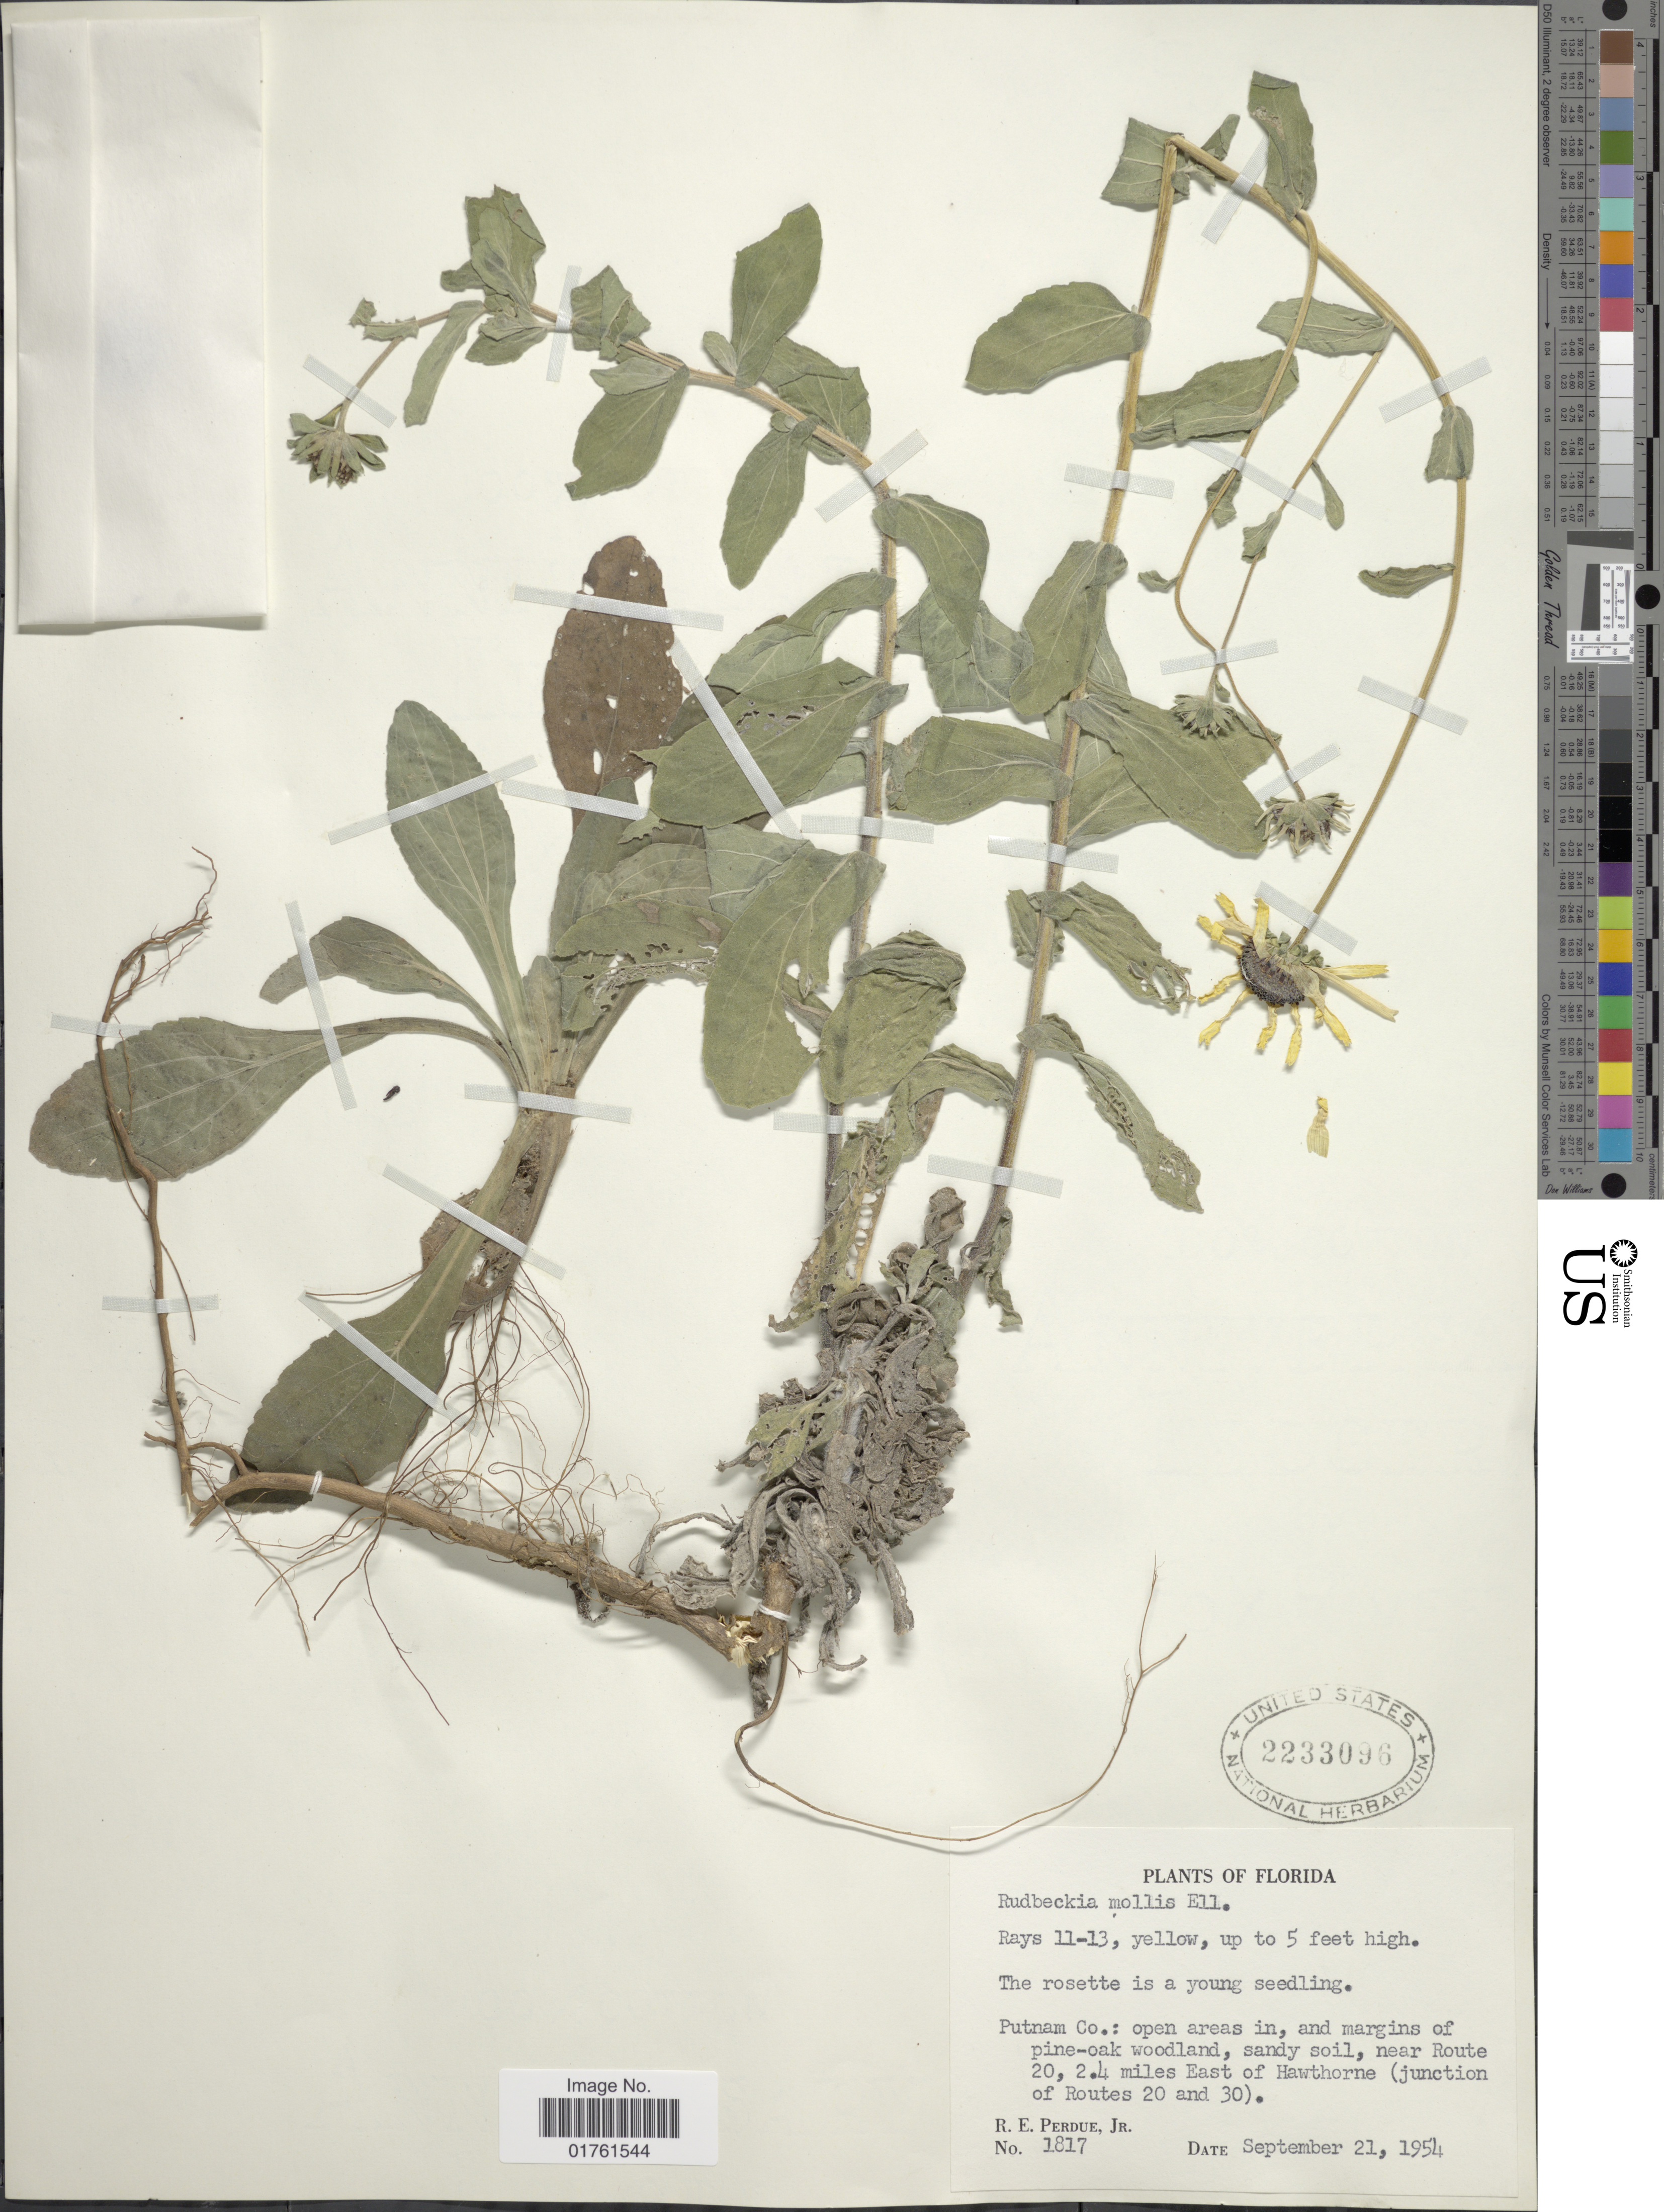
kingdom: Plantae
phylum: Tracheophyta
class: Magnoliopsida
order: Asterales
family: Asteraceae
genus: Rudbeckia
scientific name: Rudbeckia mollis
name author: Elliott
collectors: R. E. Perdue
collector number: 1817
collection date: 1954-09-21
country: United States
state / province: Florida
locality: Putnam Co.: open areas in, and margins of pine-oak woodland, sandy soil, near Route 20, 2.4 miles East of Hawthorne (junction of Routes 20 and 30)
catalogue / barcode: US 2233096